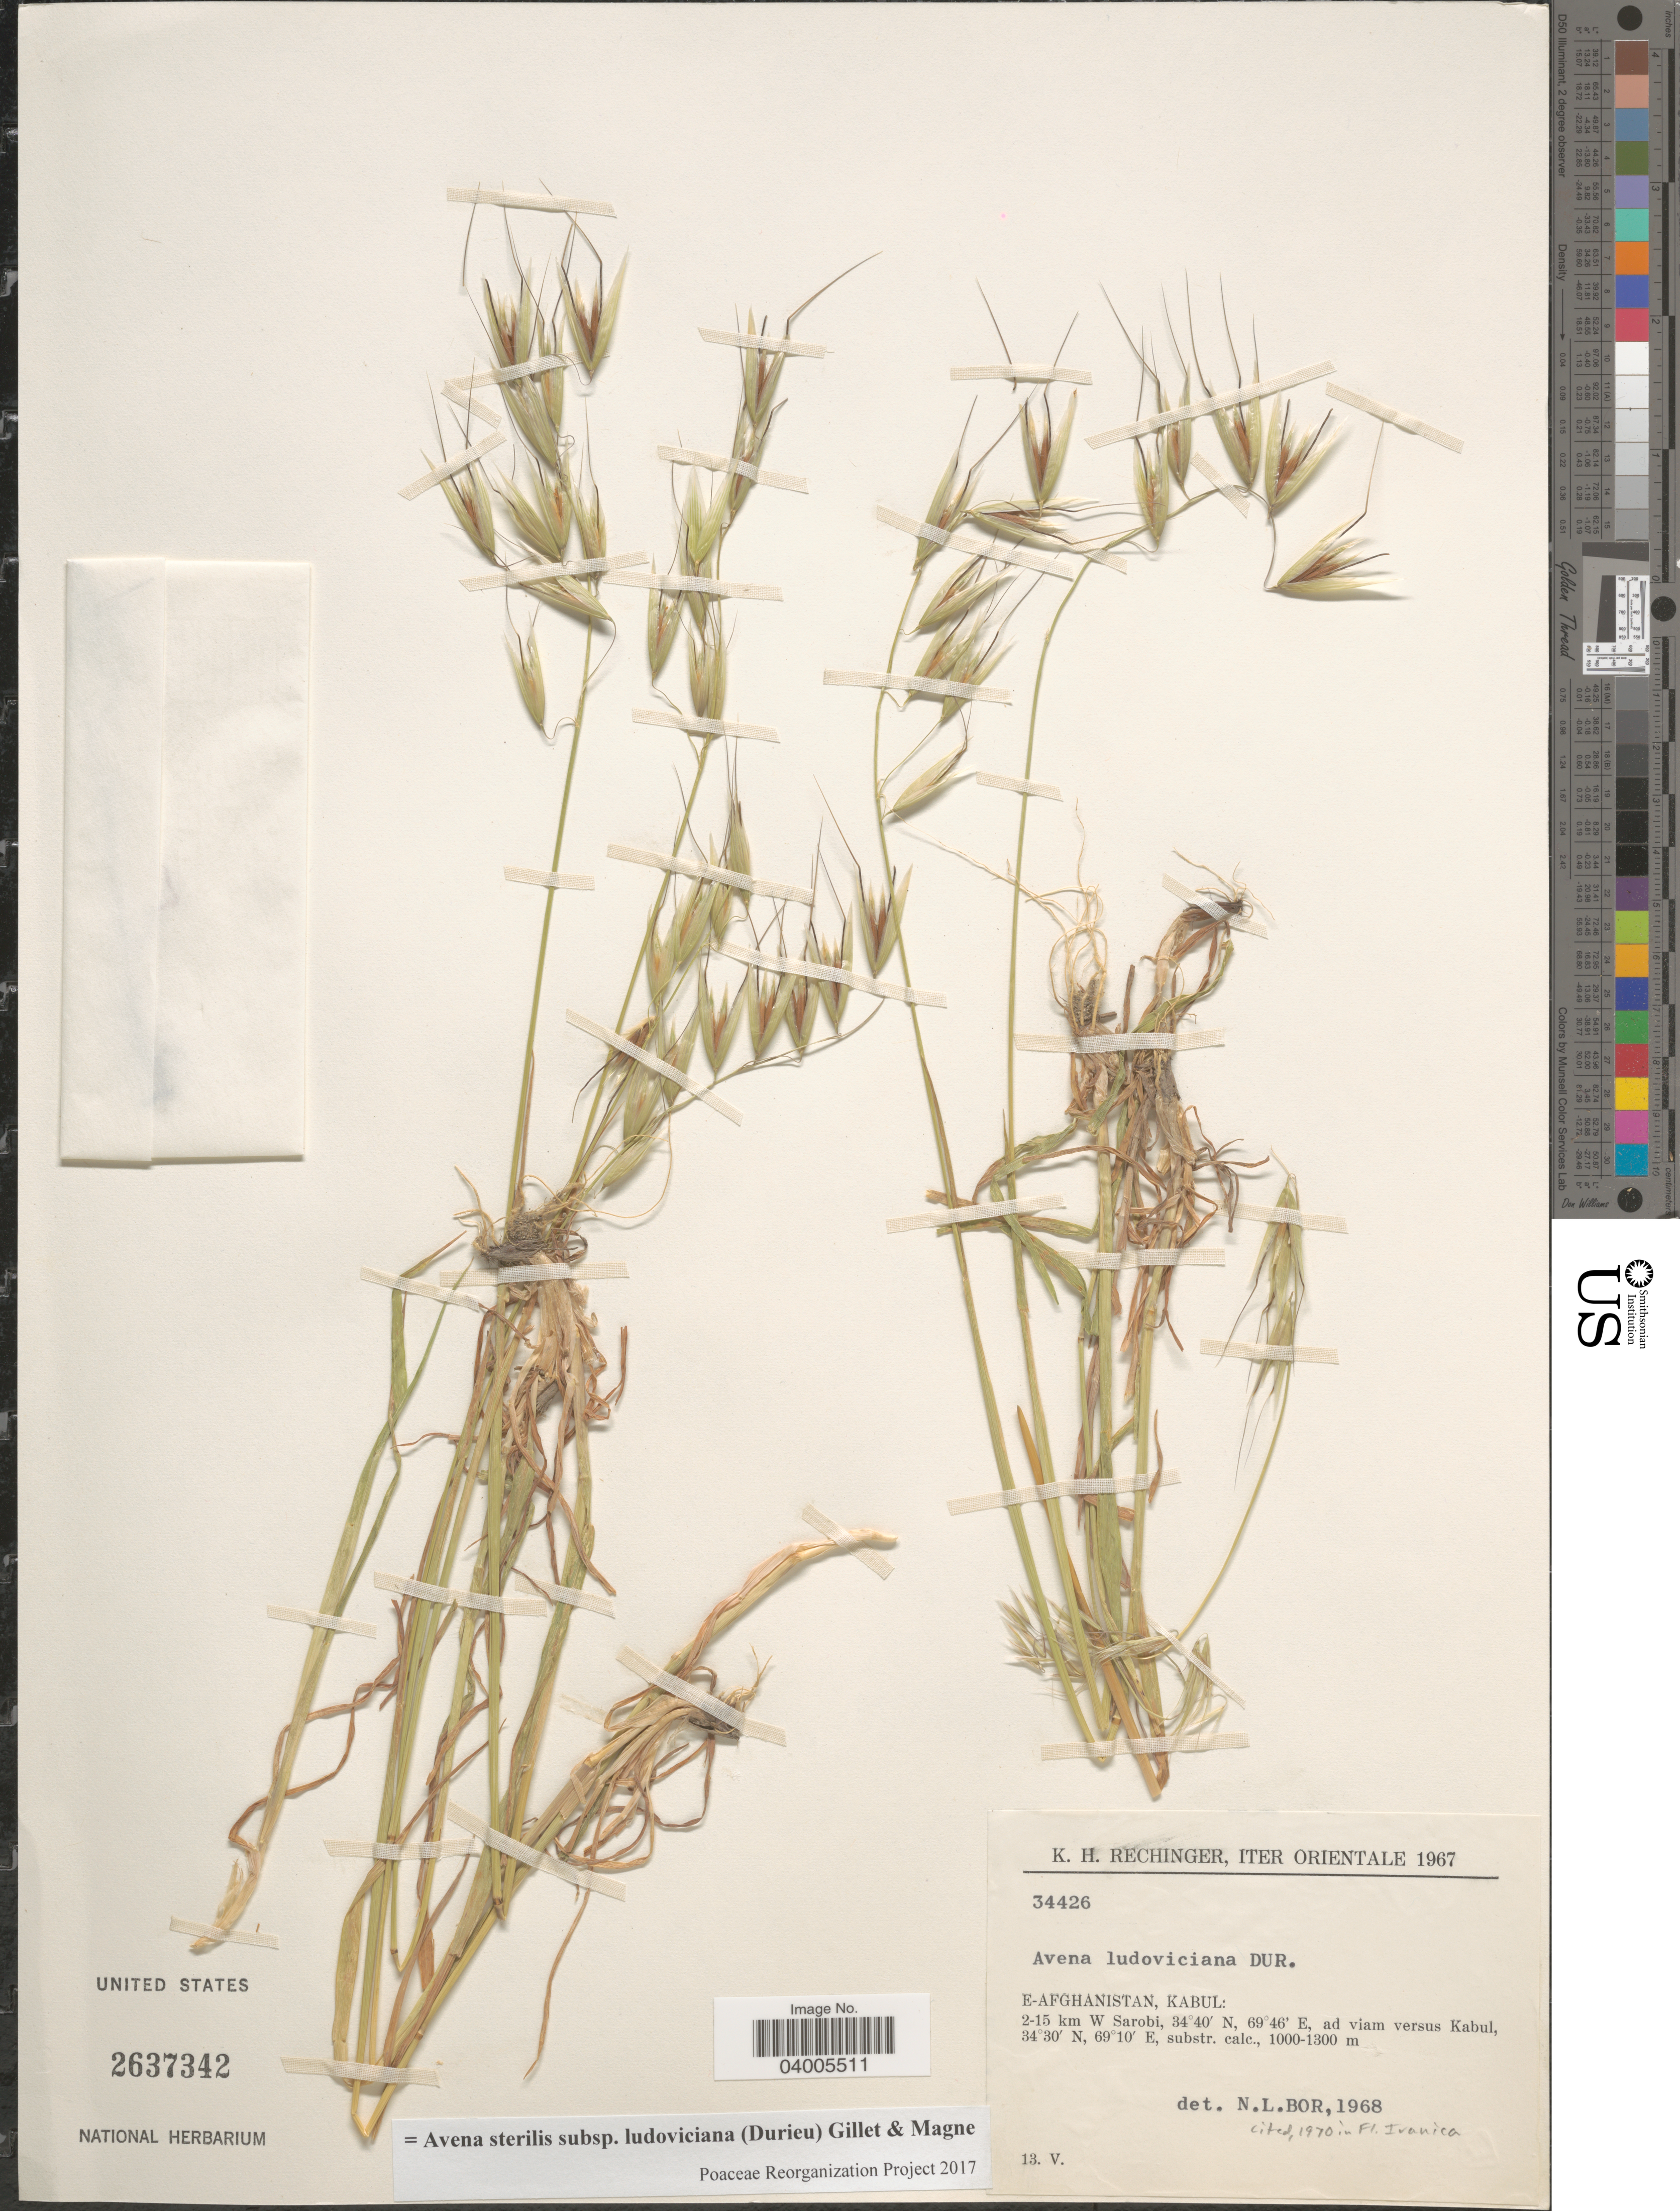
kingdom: Plantae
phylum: Tracheophyta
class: Liliopsida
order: Poales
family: Poaceae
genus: Avena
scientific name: Avena sterilis subsp. ludoviciana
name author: (Durieu) J.M. Gillett & Magne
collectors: K. H. Rechinger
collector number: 34426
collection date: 1967-05-13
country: Afghanistan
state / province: Kabul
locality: Iter Orientale. E-Afghanistan, Kabul: 2-15 km W Sarobi, ad viam versus Kabul, substr. calc.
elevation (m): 1000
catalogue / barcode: US 2637342